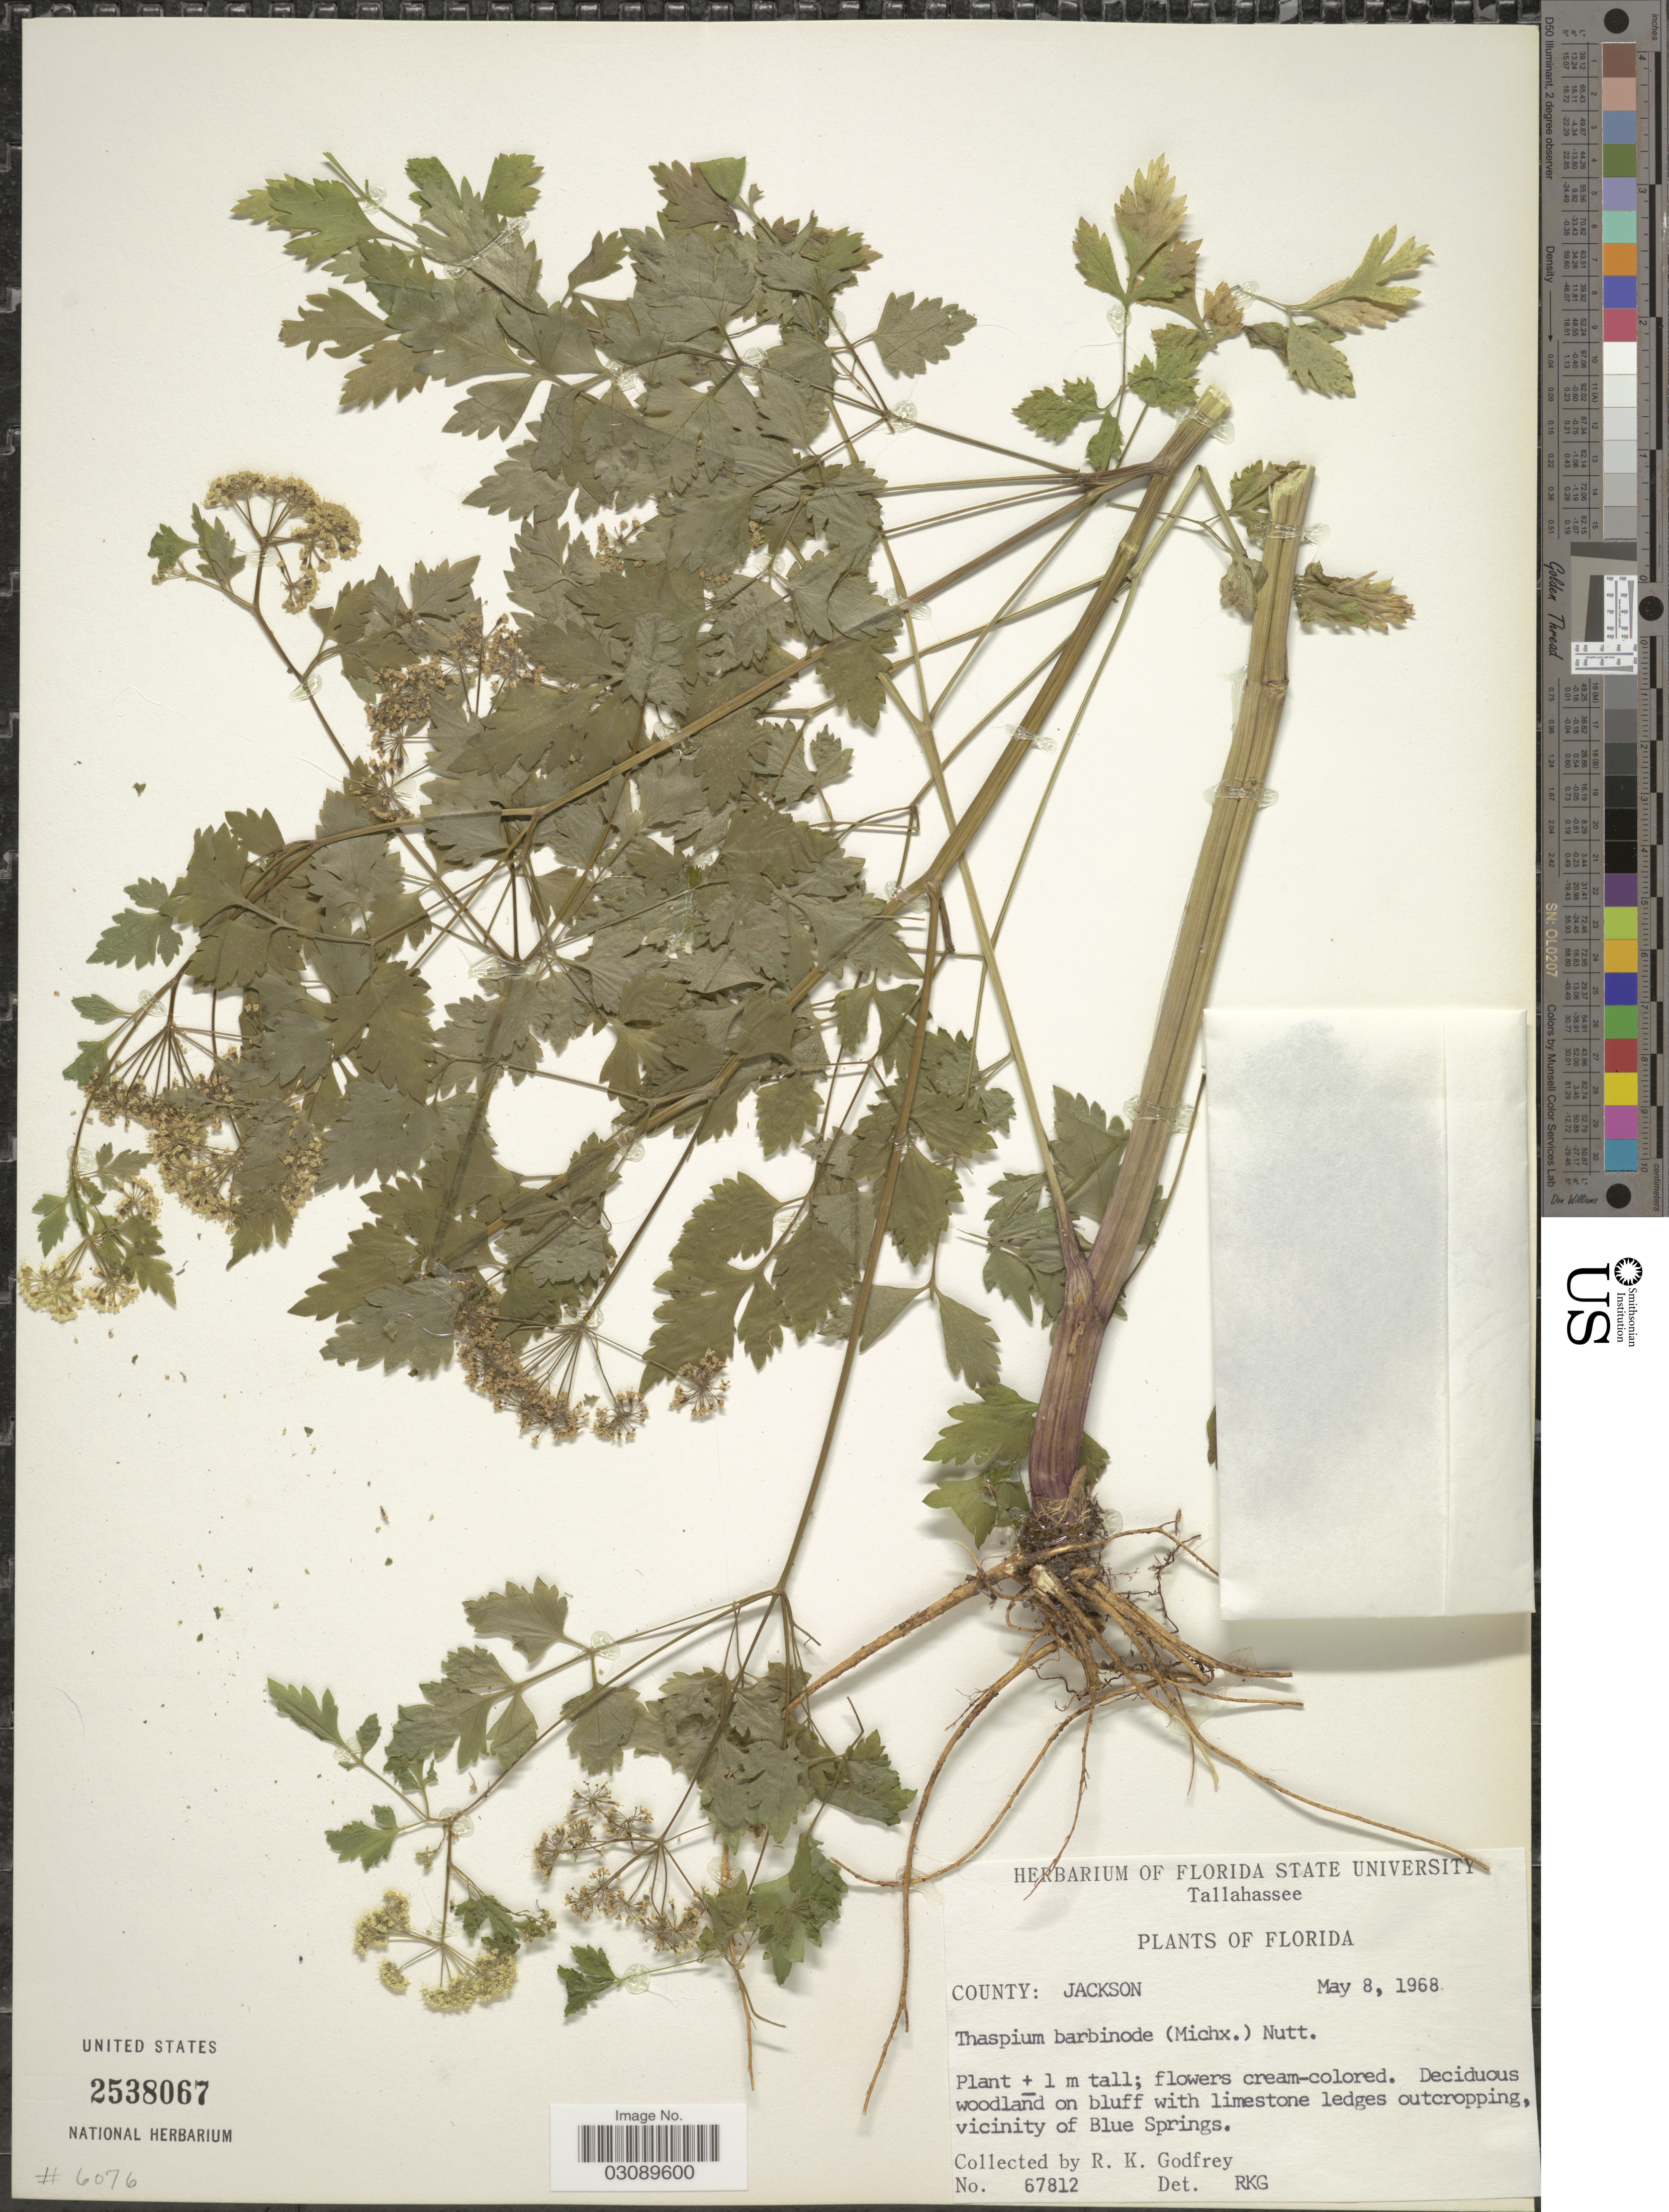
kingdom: Plantae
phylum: Tracheophyta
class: Magnoliopsida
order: Apiales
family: Apiaceae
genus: Thaspium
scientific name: Thaspium barbinode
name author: (Michx.) Nutt.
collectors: R. K. Godfrey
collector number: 67812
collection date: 1968-05-08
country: United States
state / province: Florida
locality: County: Jackson. Vicinity of Blue Springs.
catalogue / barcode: US 2538067